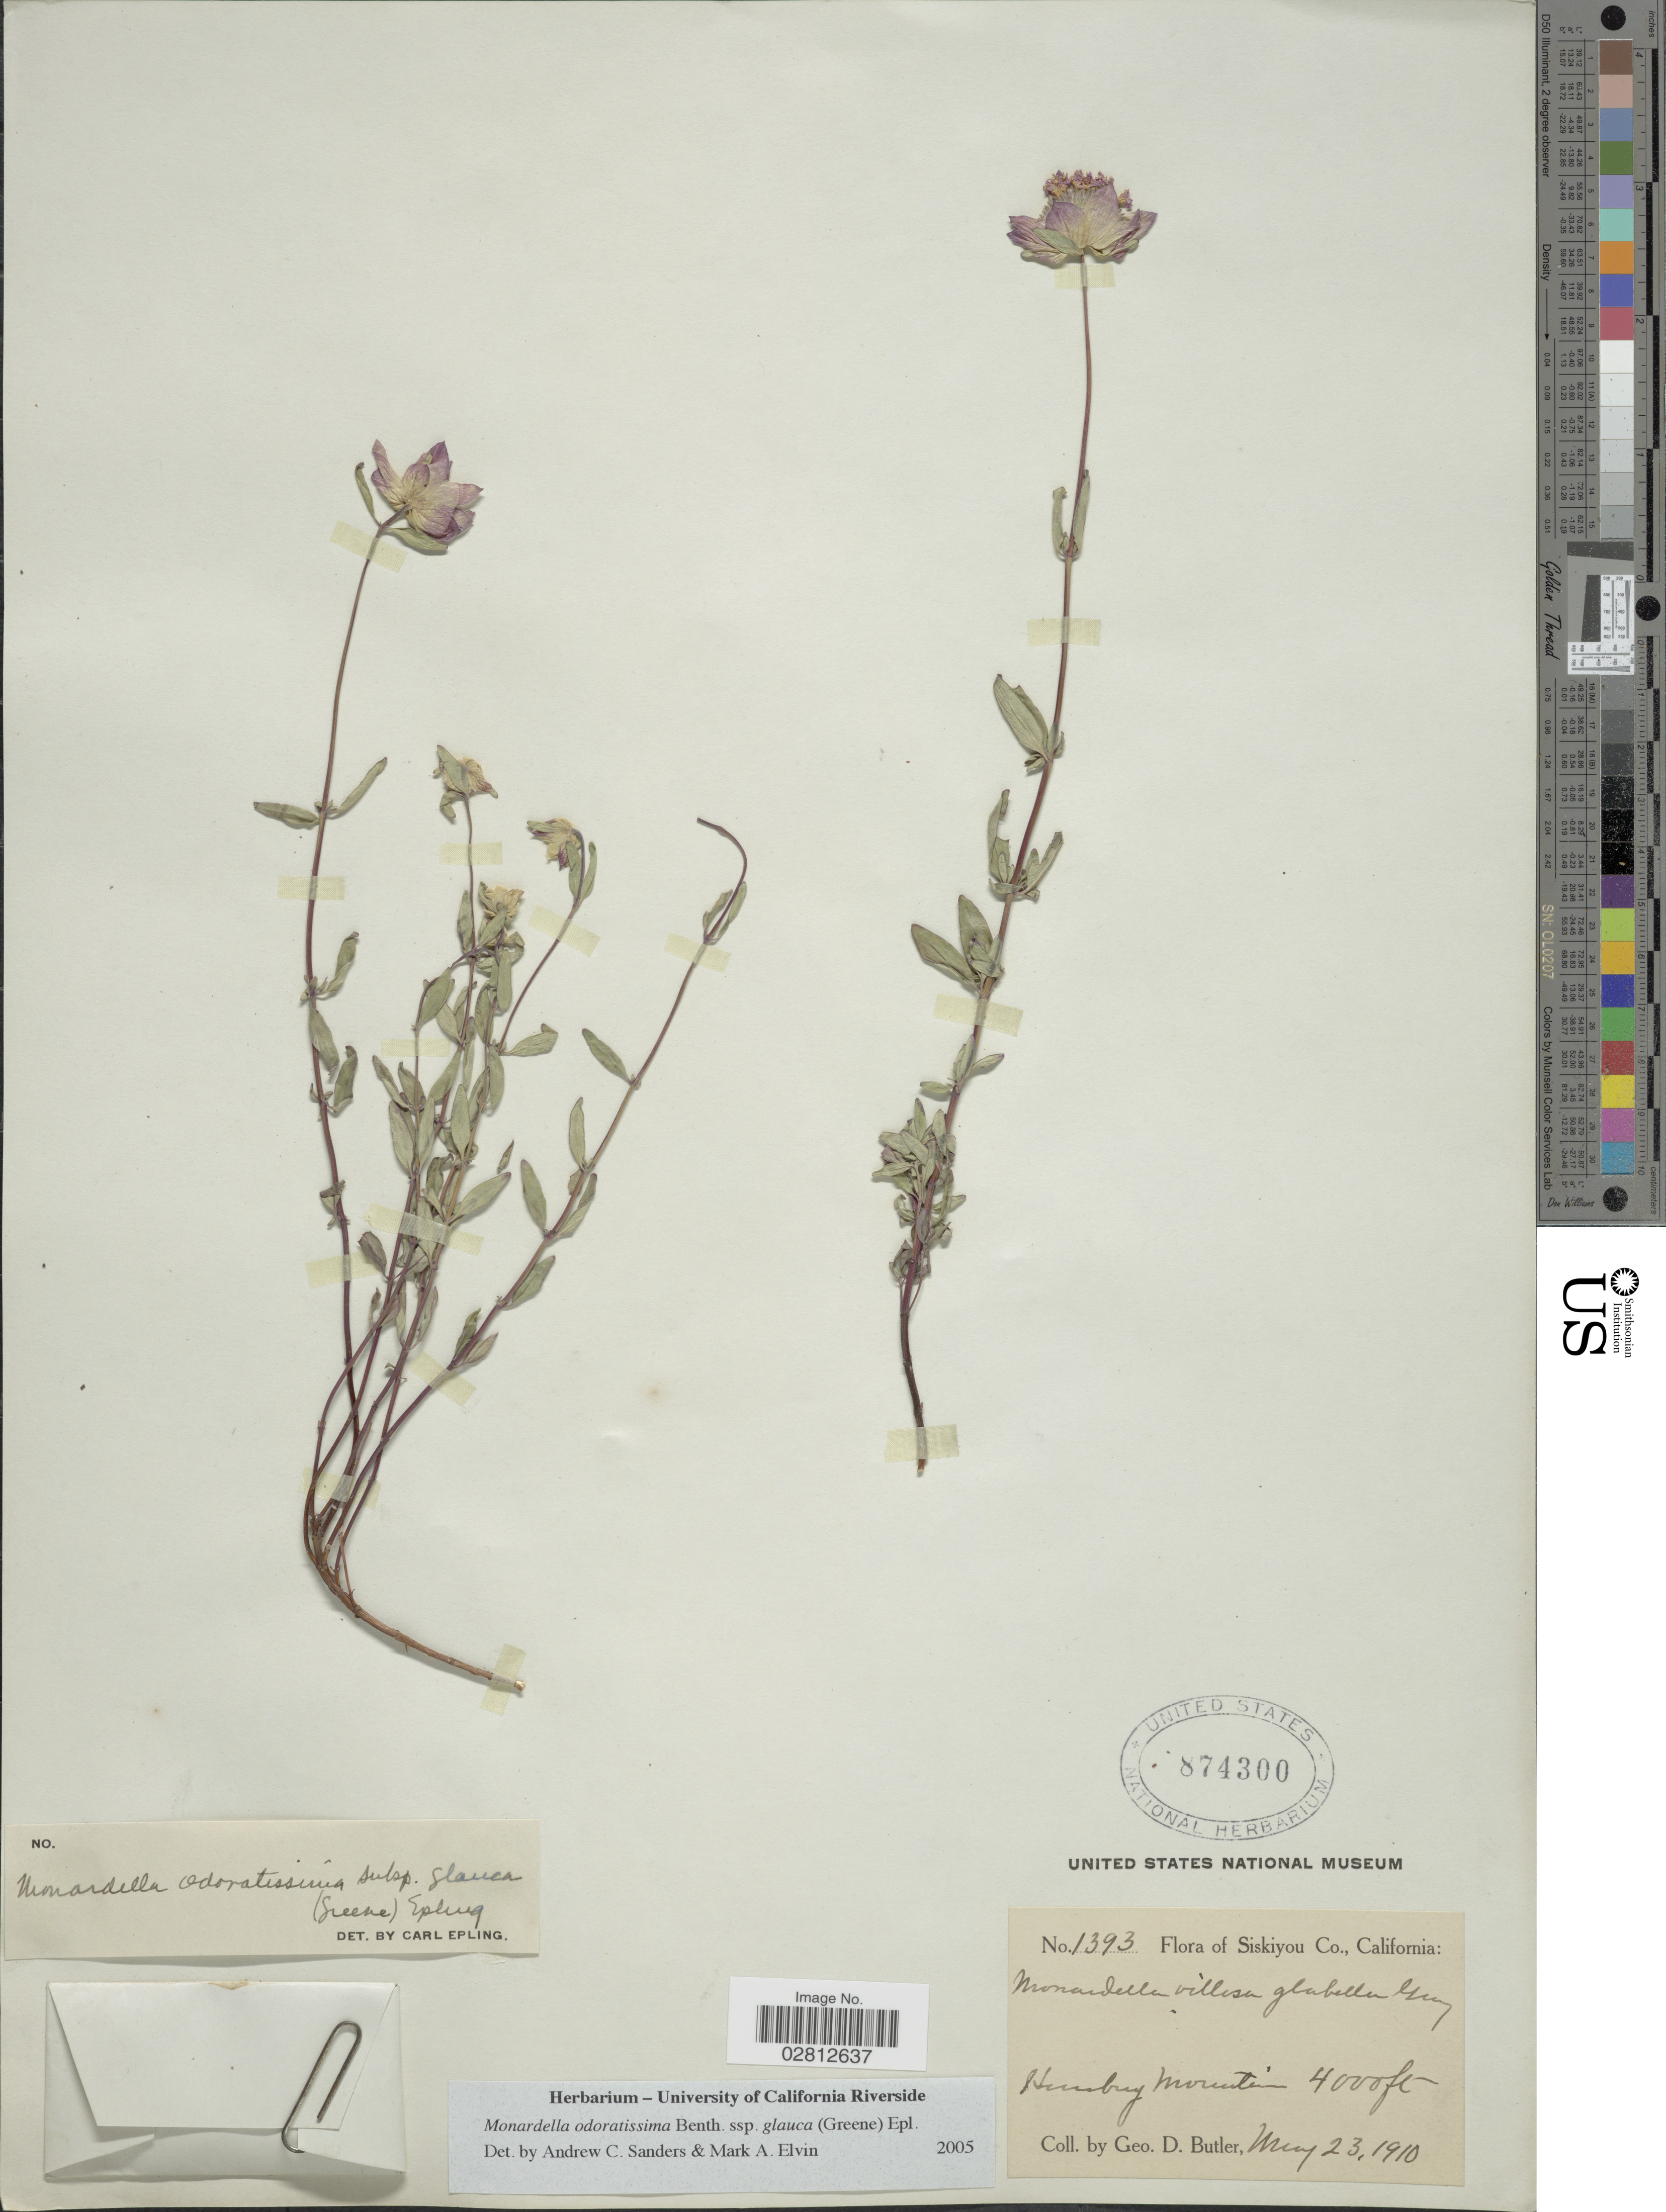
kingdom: Plantae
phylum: Tracheophyta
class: Magnoliopsida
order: Lamiales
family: Lamiaceae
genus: Monardella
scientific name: Monardella odoratissima subsp. glauca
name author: (Greene) Epling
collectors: G. D. Butler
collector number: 1393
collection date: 1910-05-23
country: United States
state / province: California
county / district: Siskiyou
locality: Siskiyou Co., Humbug Mountain.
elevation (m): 1219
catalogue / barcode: US 874300